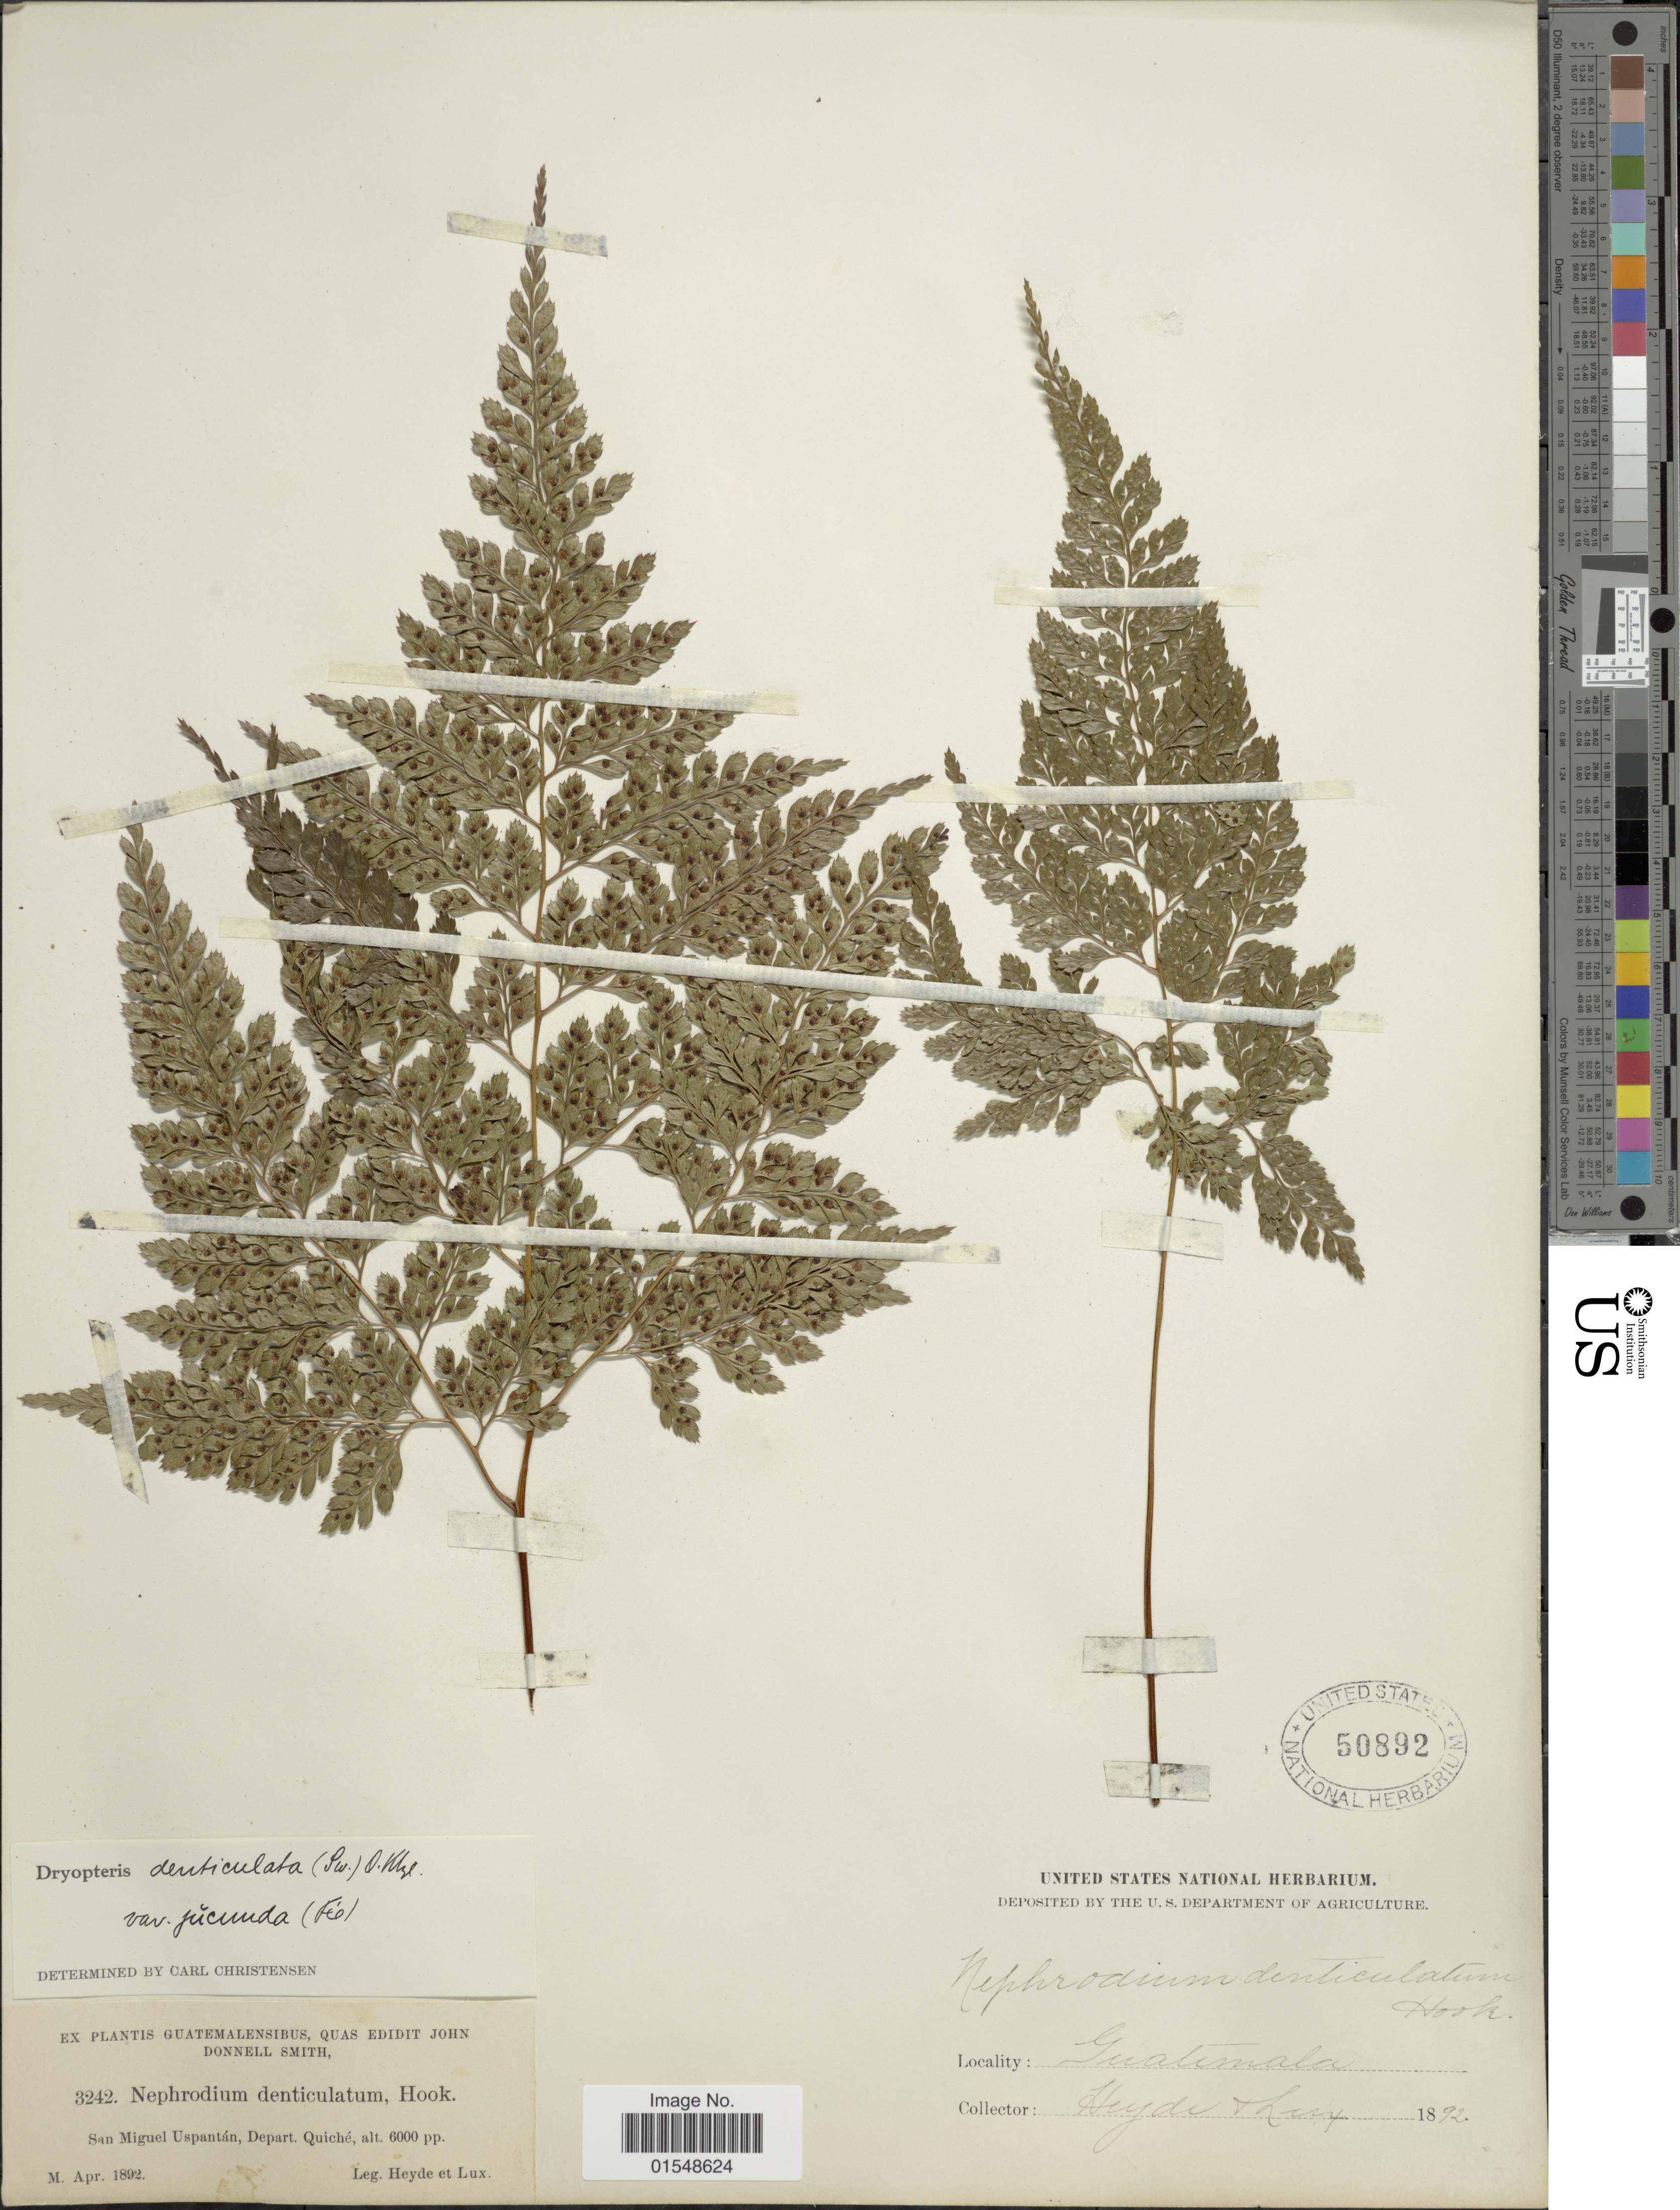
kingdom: Plantae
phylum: Tracheophyta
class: Polypodiopsida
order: Polypodiales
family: Dryopteridaceae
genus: Arachniodes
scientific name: Arachniodes denticulata var. jucunda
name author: (Fée) Lellinger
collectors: Heyde & Lux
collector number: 3242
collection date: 1802-04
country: Guatemala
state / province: El Quiché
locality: San Miguel Uspantán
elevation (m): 1829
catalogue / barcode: US 50892